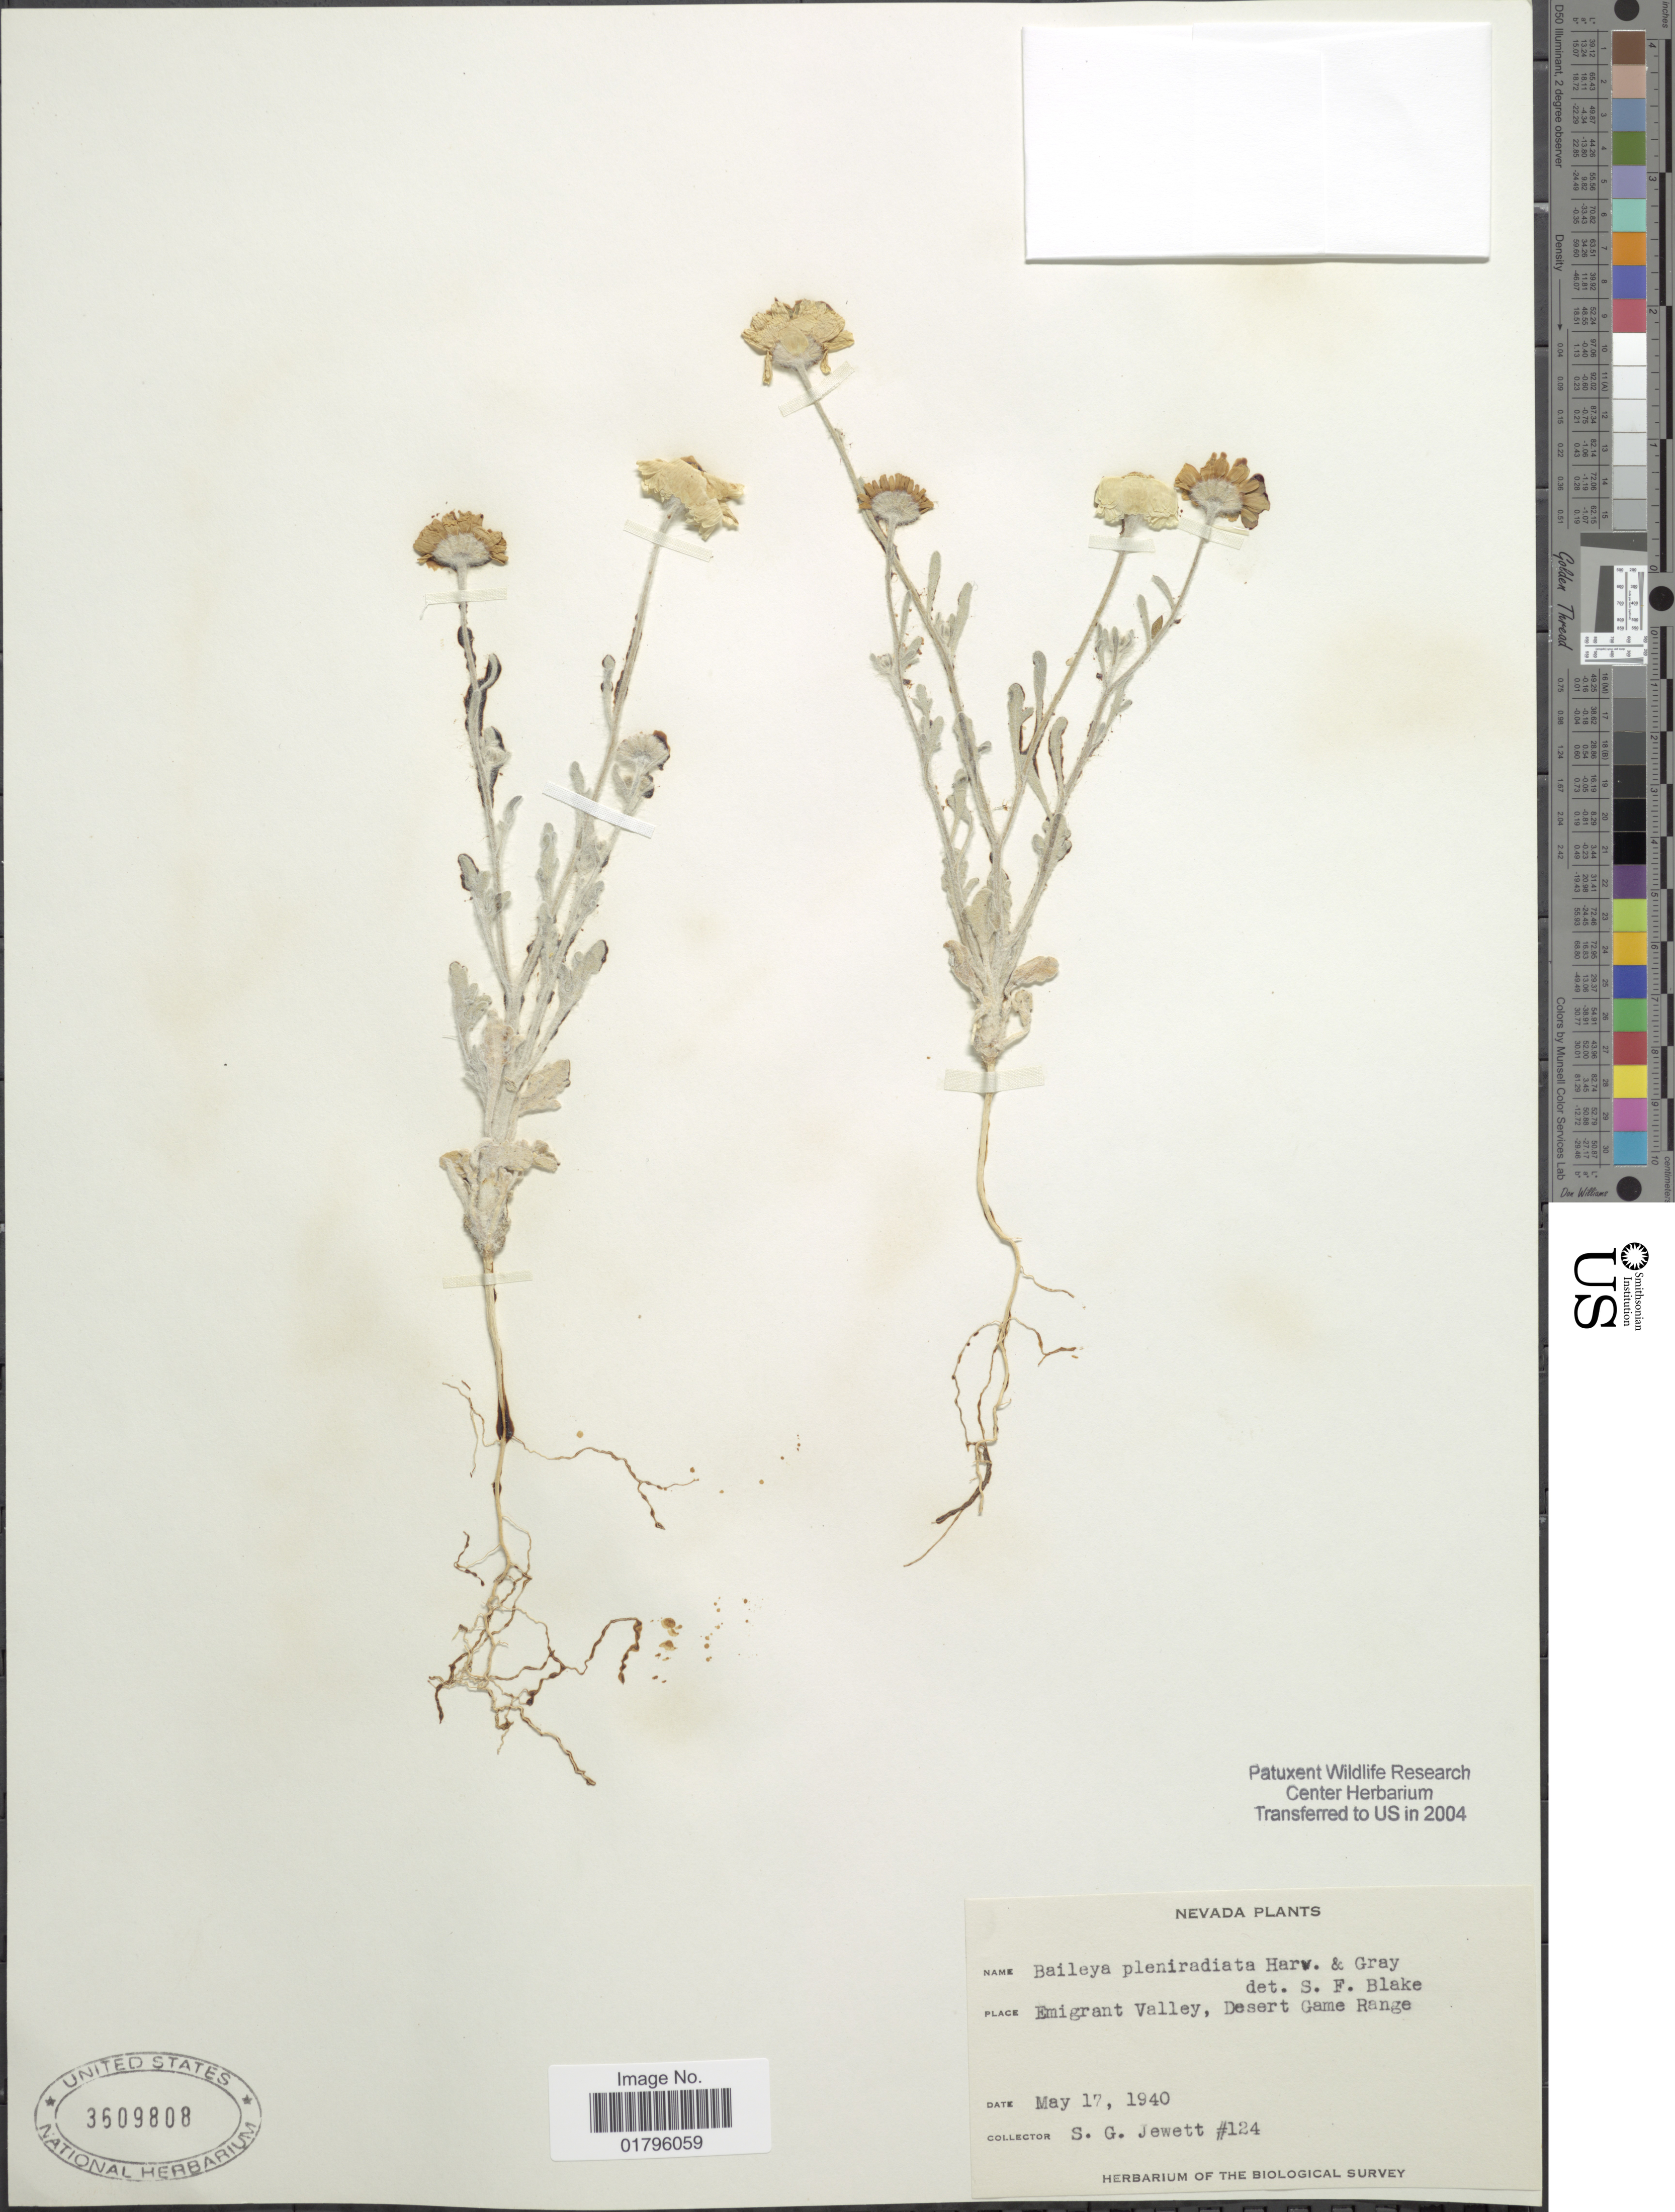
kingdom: Plantae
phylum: Tracheophyta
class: Magnoliopsida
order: Asterales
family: Asteraceae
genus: Baileya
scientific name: Baileya pleniradiata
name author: Harv. & A. Gray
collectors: S. Jewett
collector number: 124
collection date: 1940-05-17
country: United States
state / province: Nevada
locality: Emigrant Valley, Desert Game Range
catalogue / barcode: US 3609808